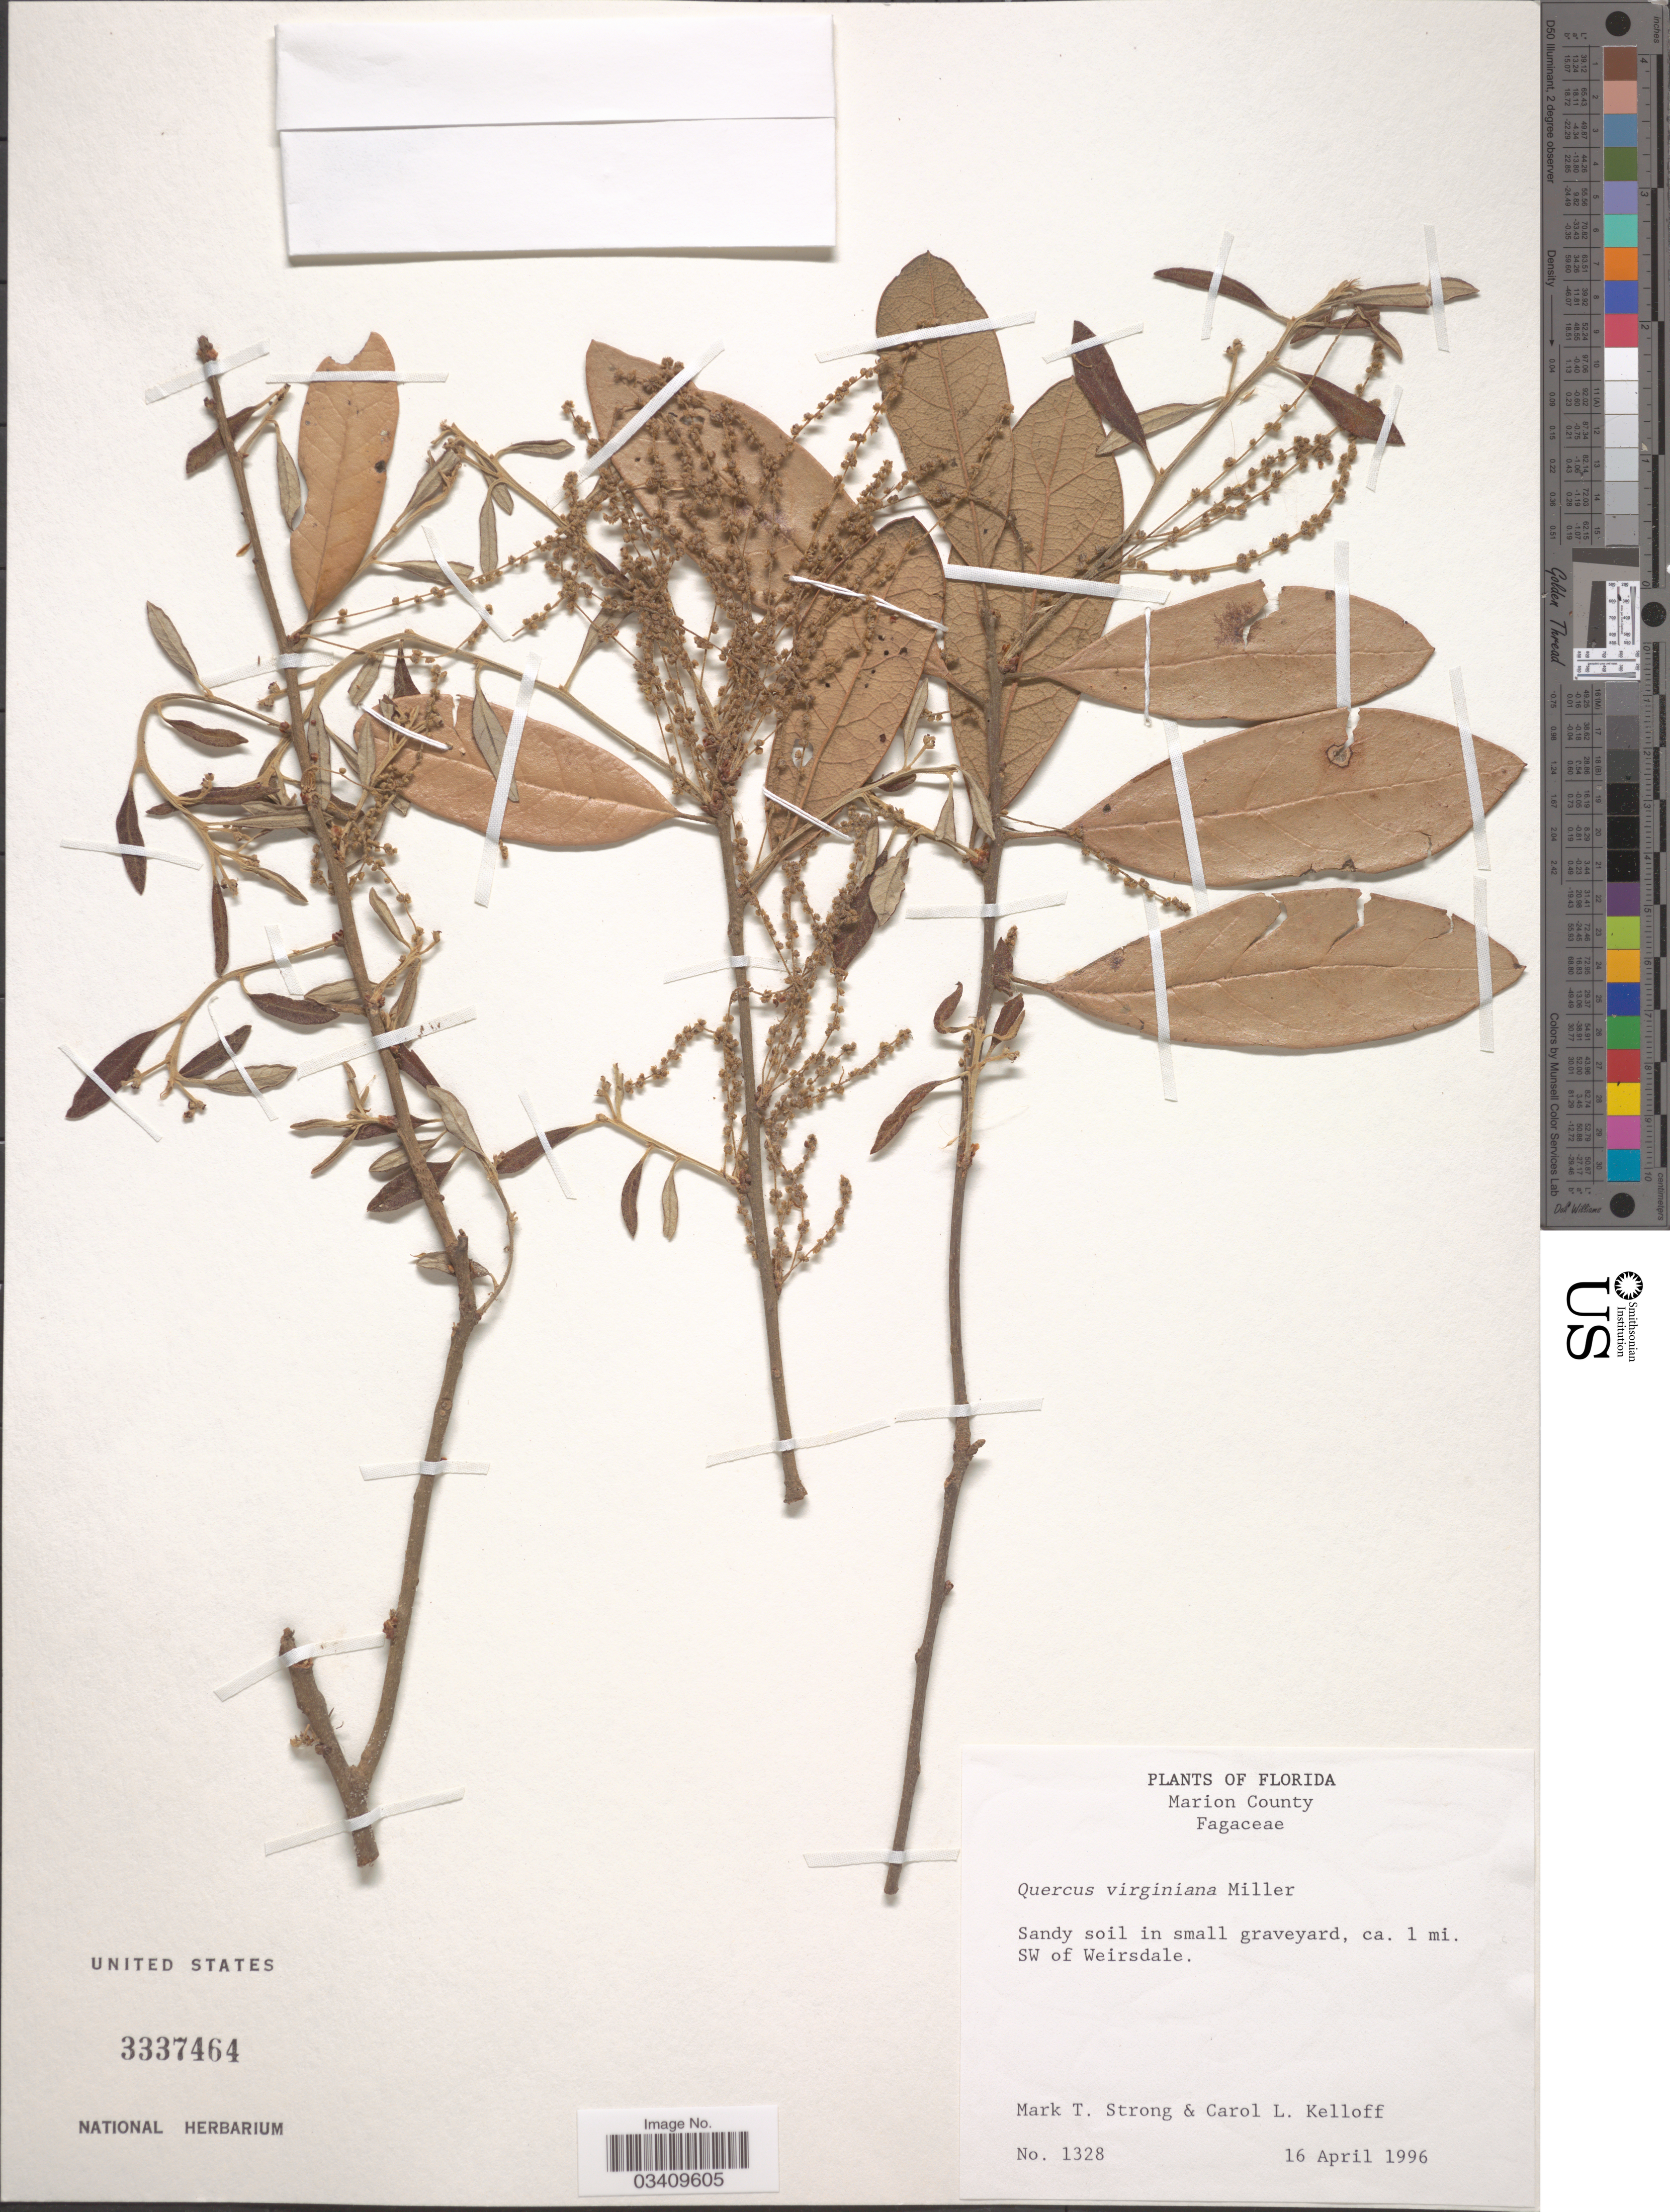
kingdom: Plantae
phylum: Tracheophyta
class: Magnoliopsida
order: Fagales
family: Fagaceae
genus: Quercus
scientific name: Quercus virginiana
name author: Mill.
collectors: M. T. Strong & C. L. Kelloff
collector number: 1328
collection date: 1996-04-16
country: United States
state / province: Florida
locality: Marion County. Ca. 1 mi. SW of Weirsdale.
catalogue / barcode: US 3337464